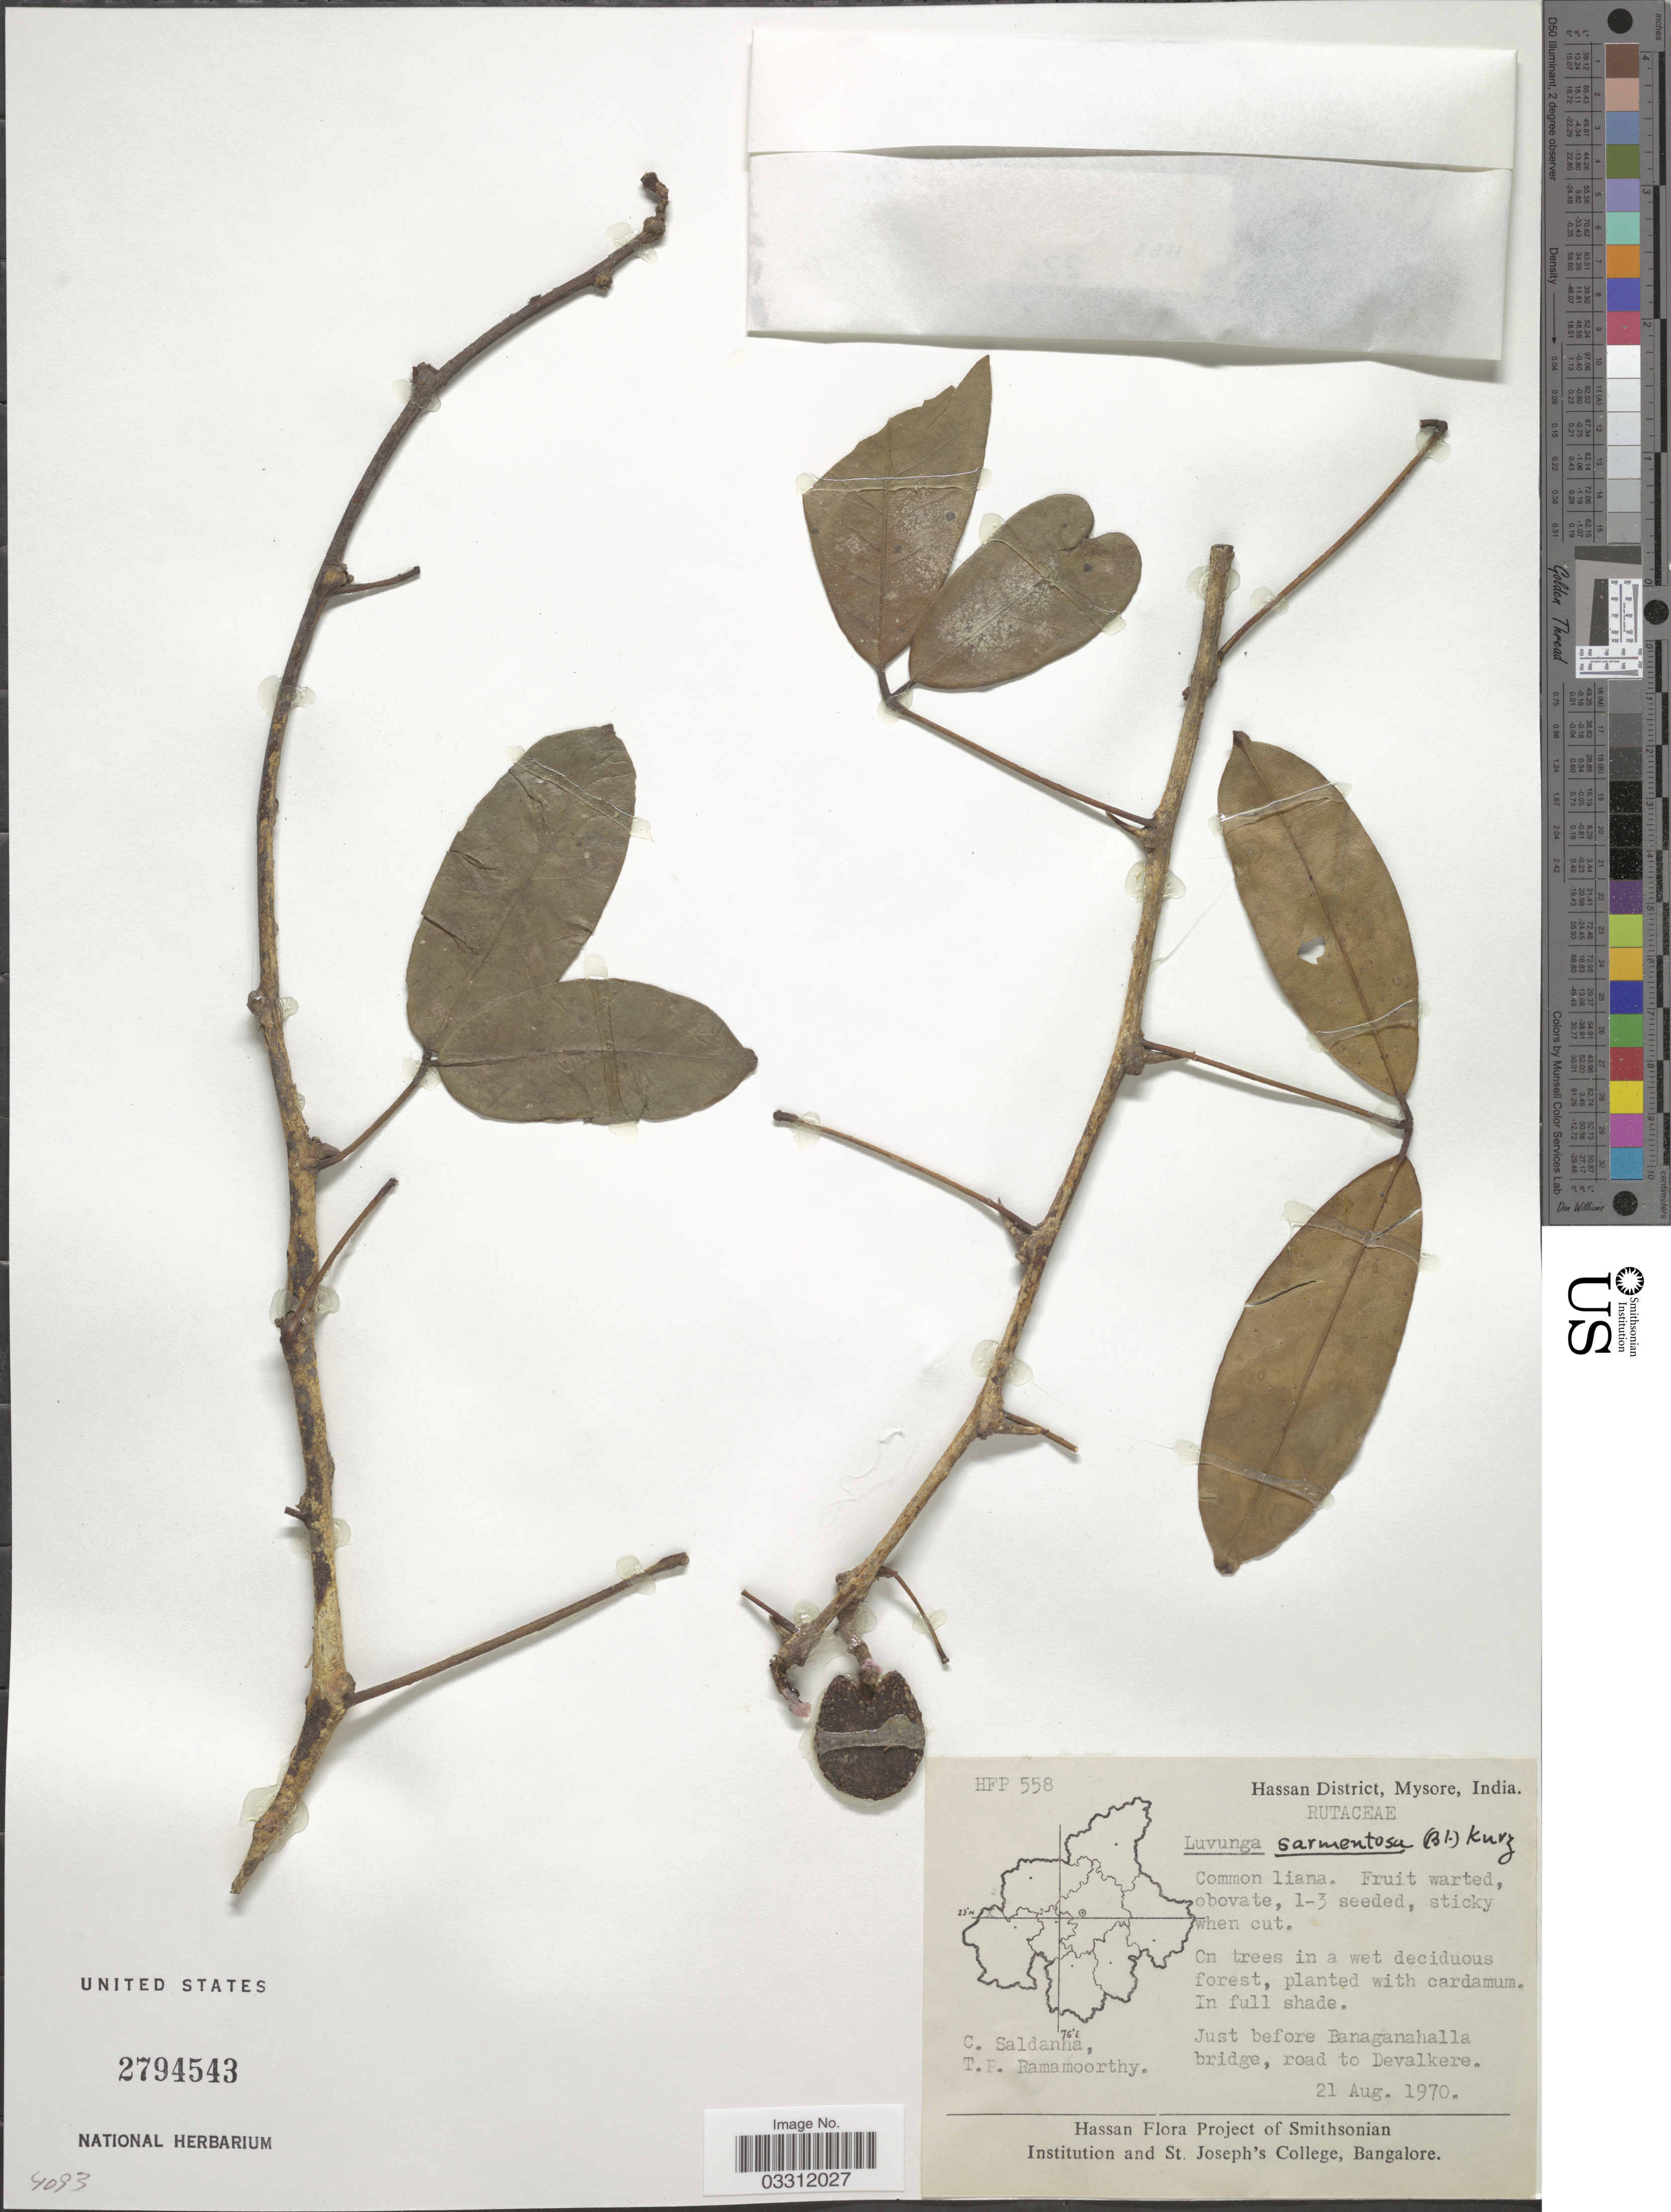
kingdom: Plantae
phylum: Tracheophyta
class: Magnoliopsida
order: Sapindales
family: Rutaceae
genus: Luvunga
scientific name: Luvunga sarmentosa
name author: Kurz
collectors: C. Saldanha & T. P. Ramamoorthy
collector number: HFP558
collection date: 1970-08-21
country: India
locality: Hassan District, Mysore, Just before Banaganahalla bridge, road to Devalkere.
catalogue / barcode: US 2794543